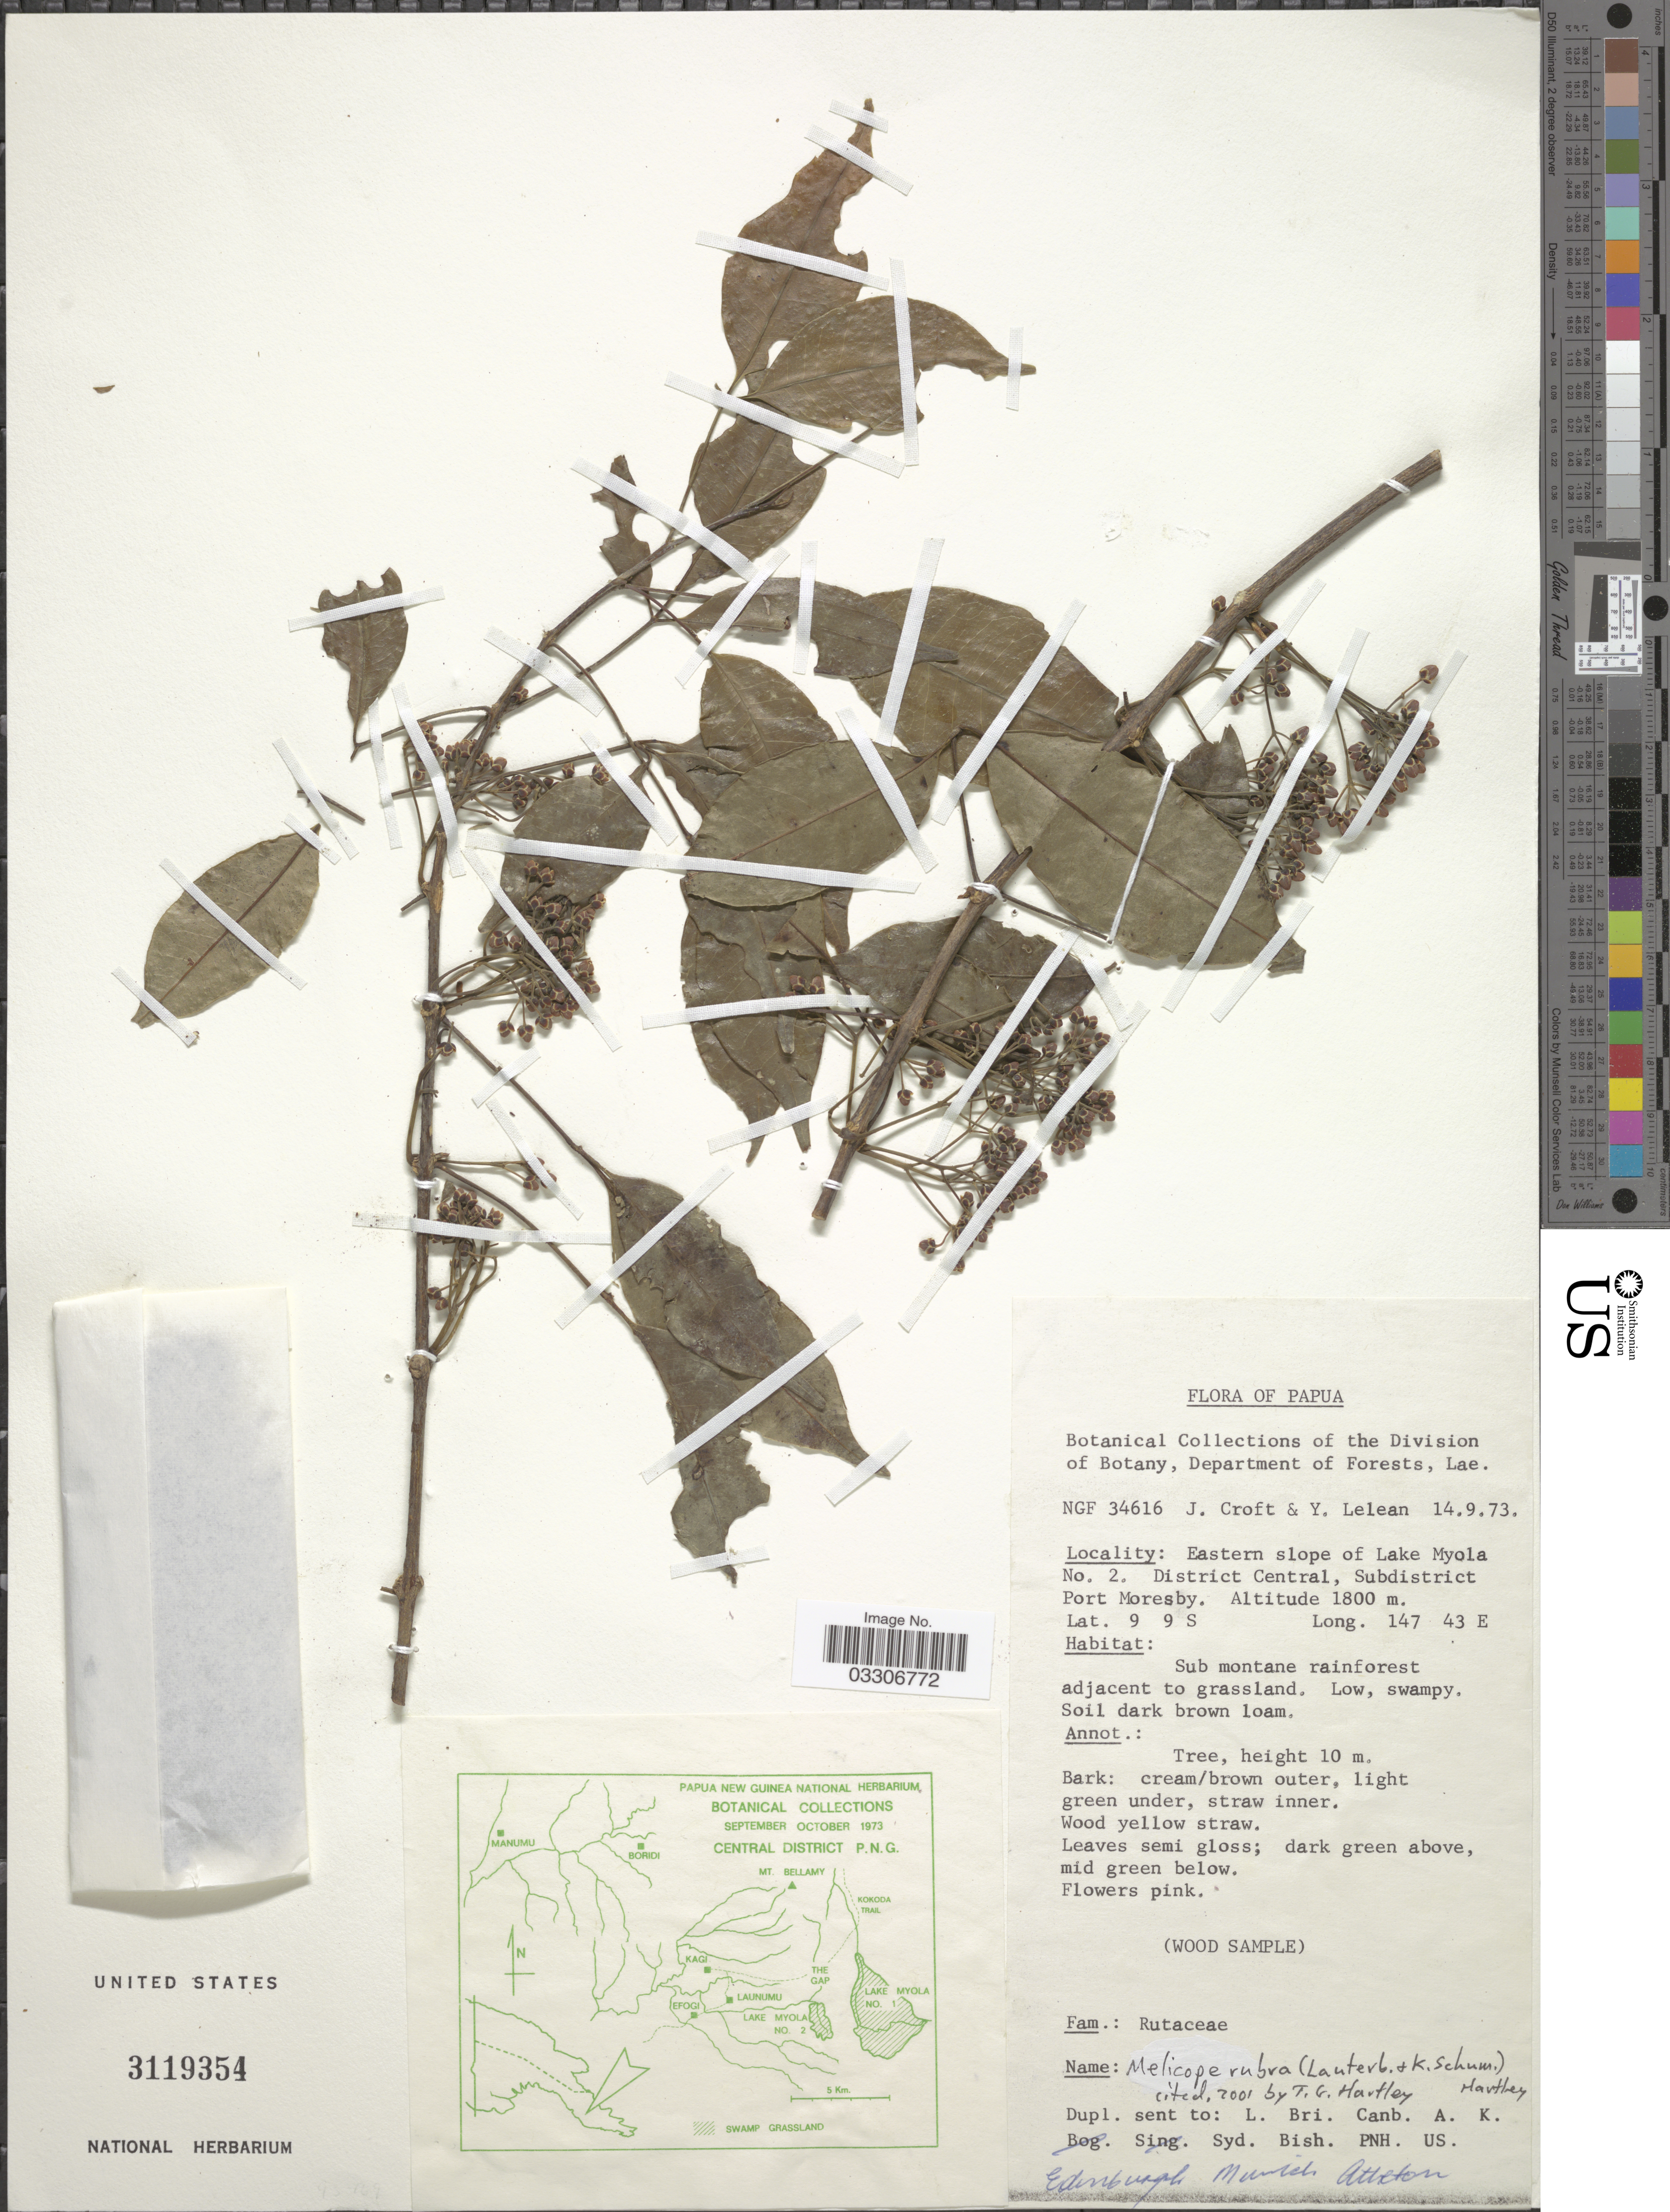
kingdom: Plantae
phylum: Tracheophyta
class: Magnoliopsida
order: Sapindales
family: Rutaceae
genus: Melicope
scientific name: Melicope rubra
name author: (Lauterb. & K. Schum.) T.G. Hartley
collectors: J. Croft & Y. Lelean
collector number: NGF 34616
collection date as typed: Transcribed d/m/y: 14/9/73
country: Papua New Guinea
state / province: Central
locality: Papua. Eastern slope of Lake Myola No. 2. Subdistrict Port Moresby.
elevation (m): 1800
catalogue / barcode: US 3119354